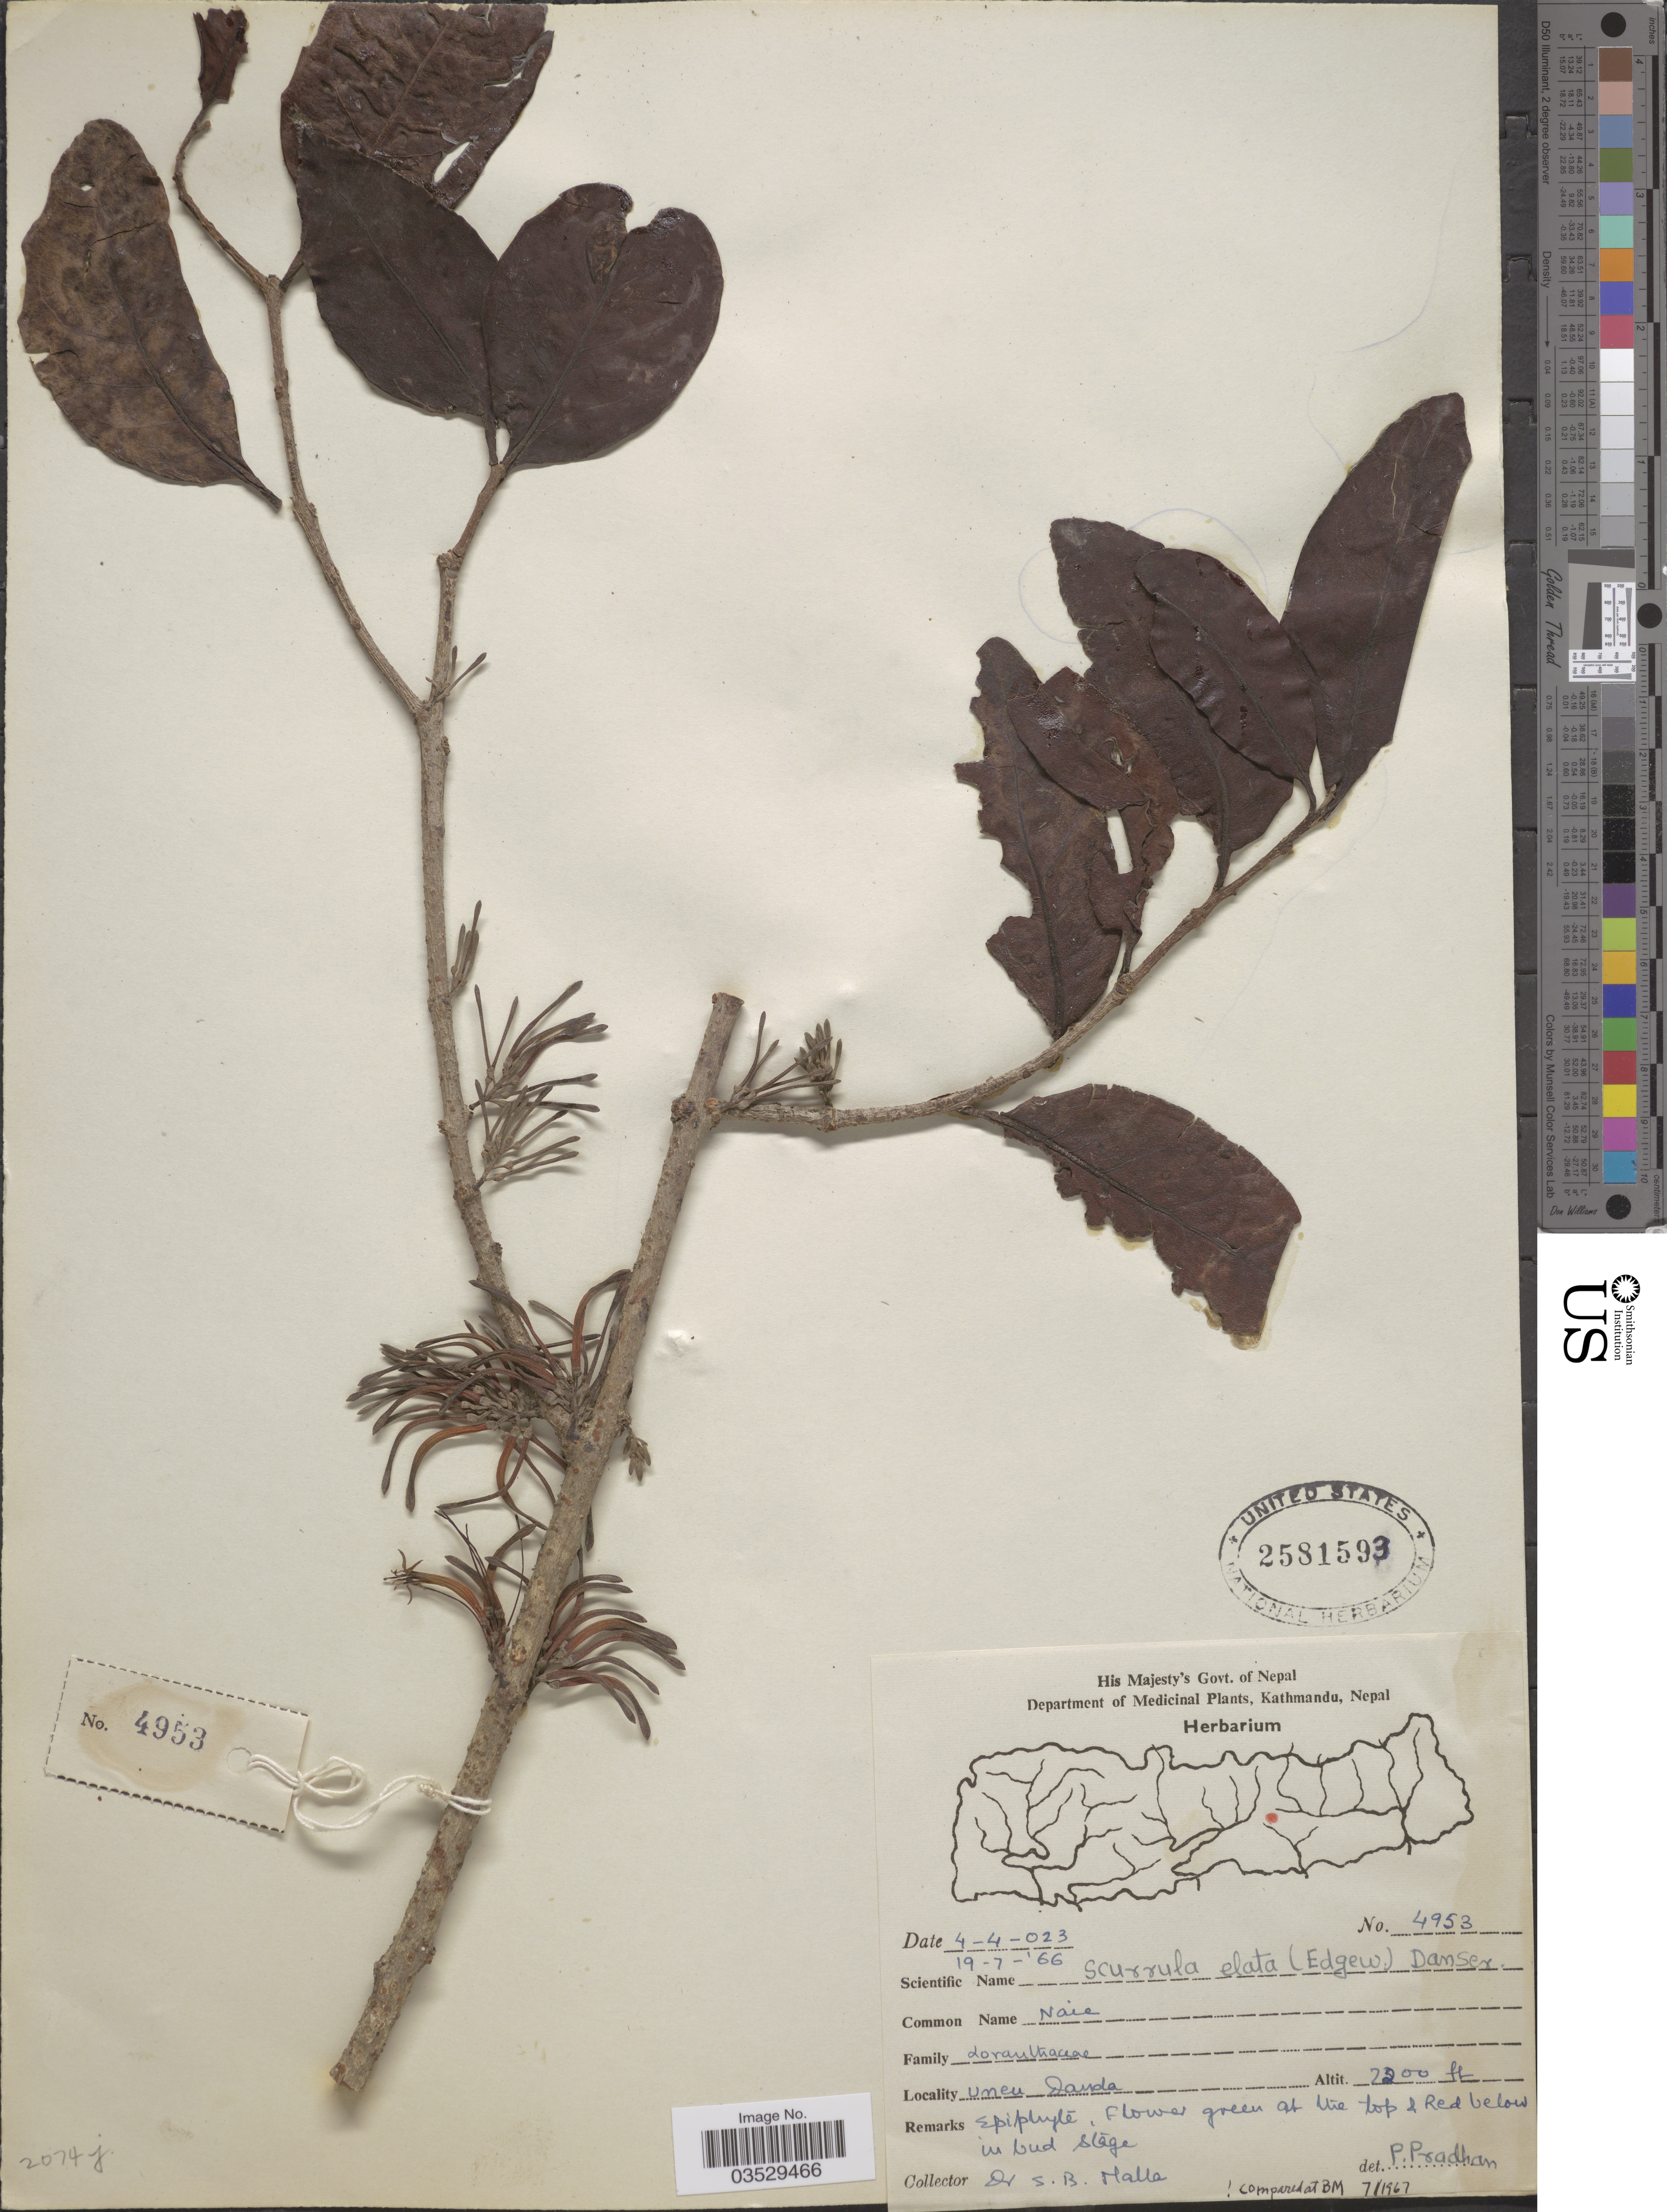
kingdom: Plantae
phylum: Tracheophyta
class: Magnoliopsida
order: Santalales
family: Loranthaceae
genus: Scurrula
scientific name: Scurrula elata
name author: (Edgew.) Danser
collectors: S. Malla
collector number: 4953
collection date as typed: Transcribed d/m/y: 19/7/66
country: Nepal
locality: Uneu Dauda.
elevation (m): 671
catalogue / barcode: US 2581593